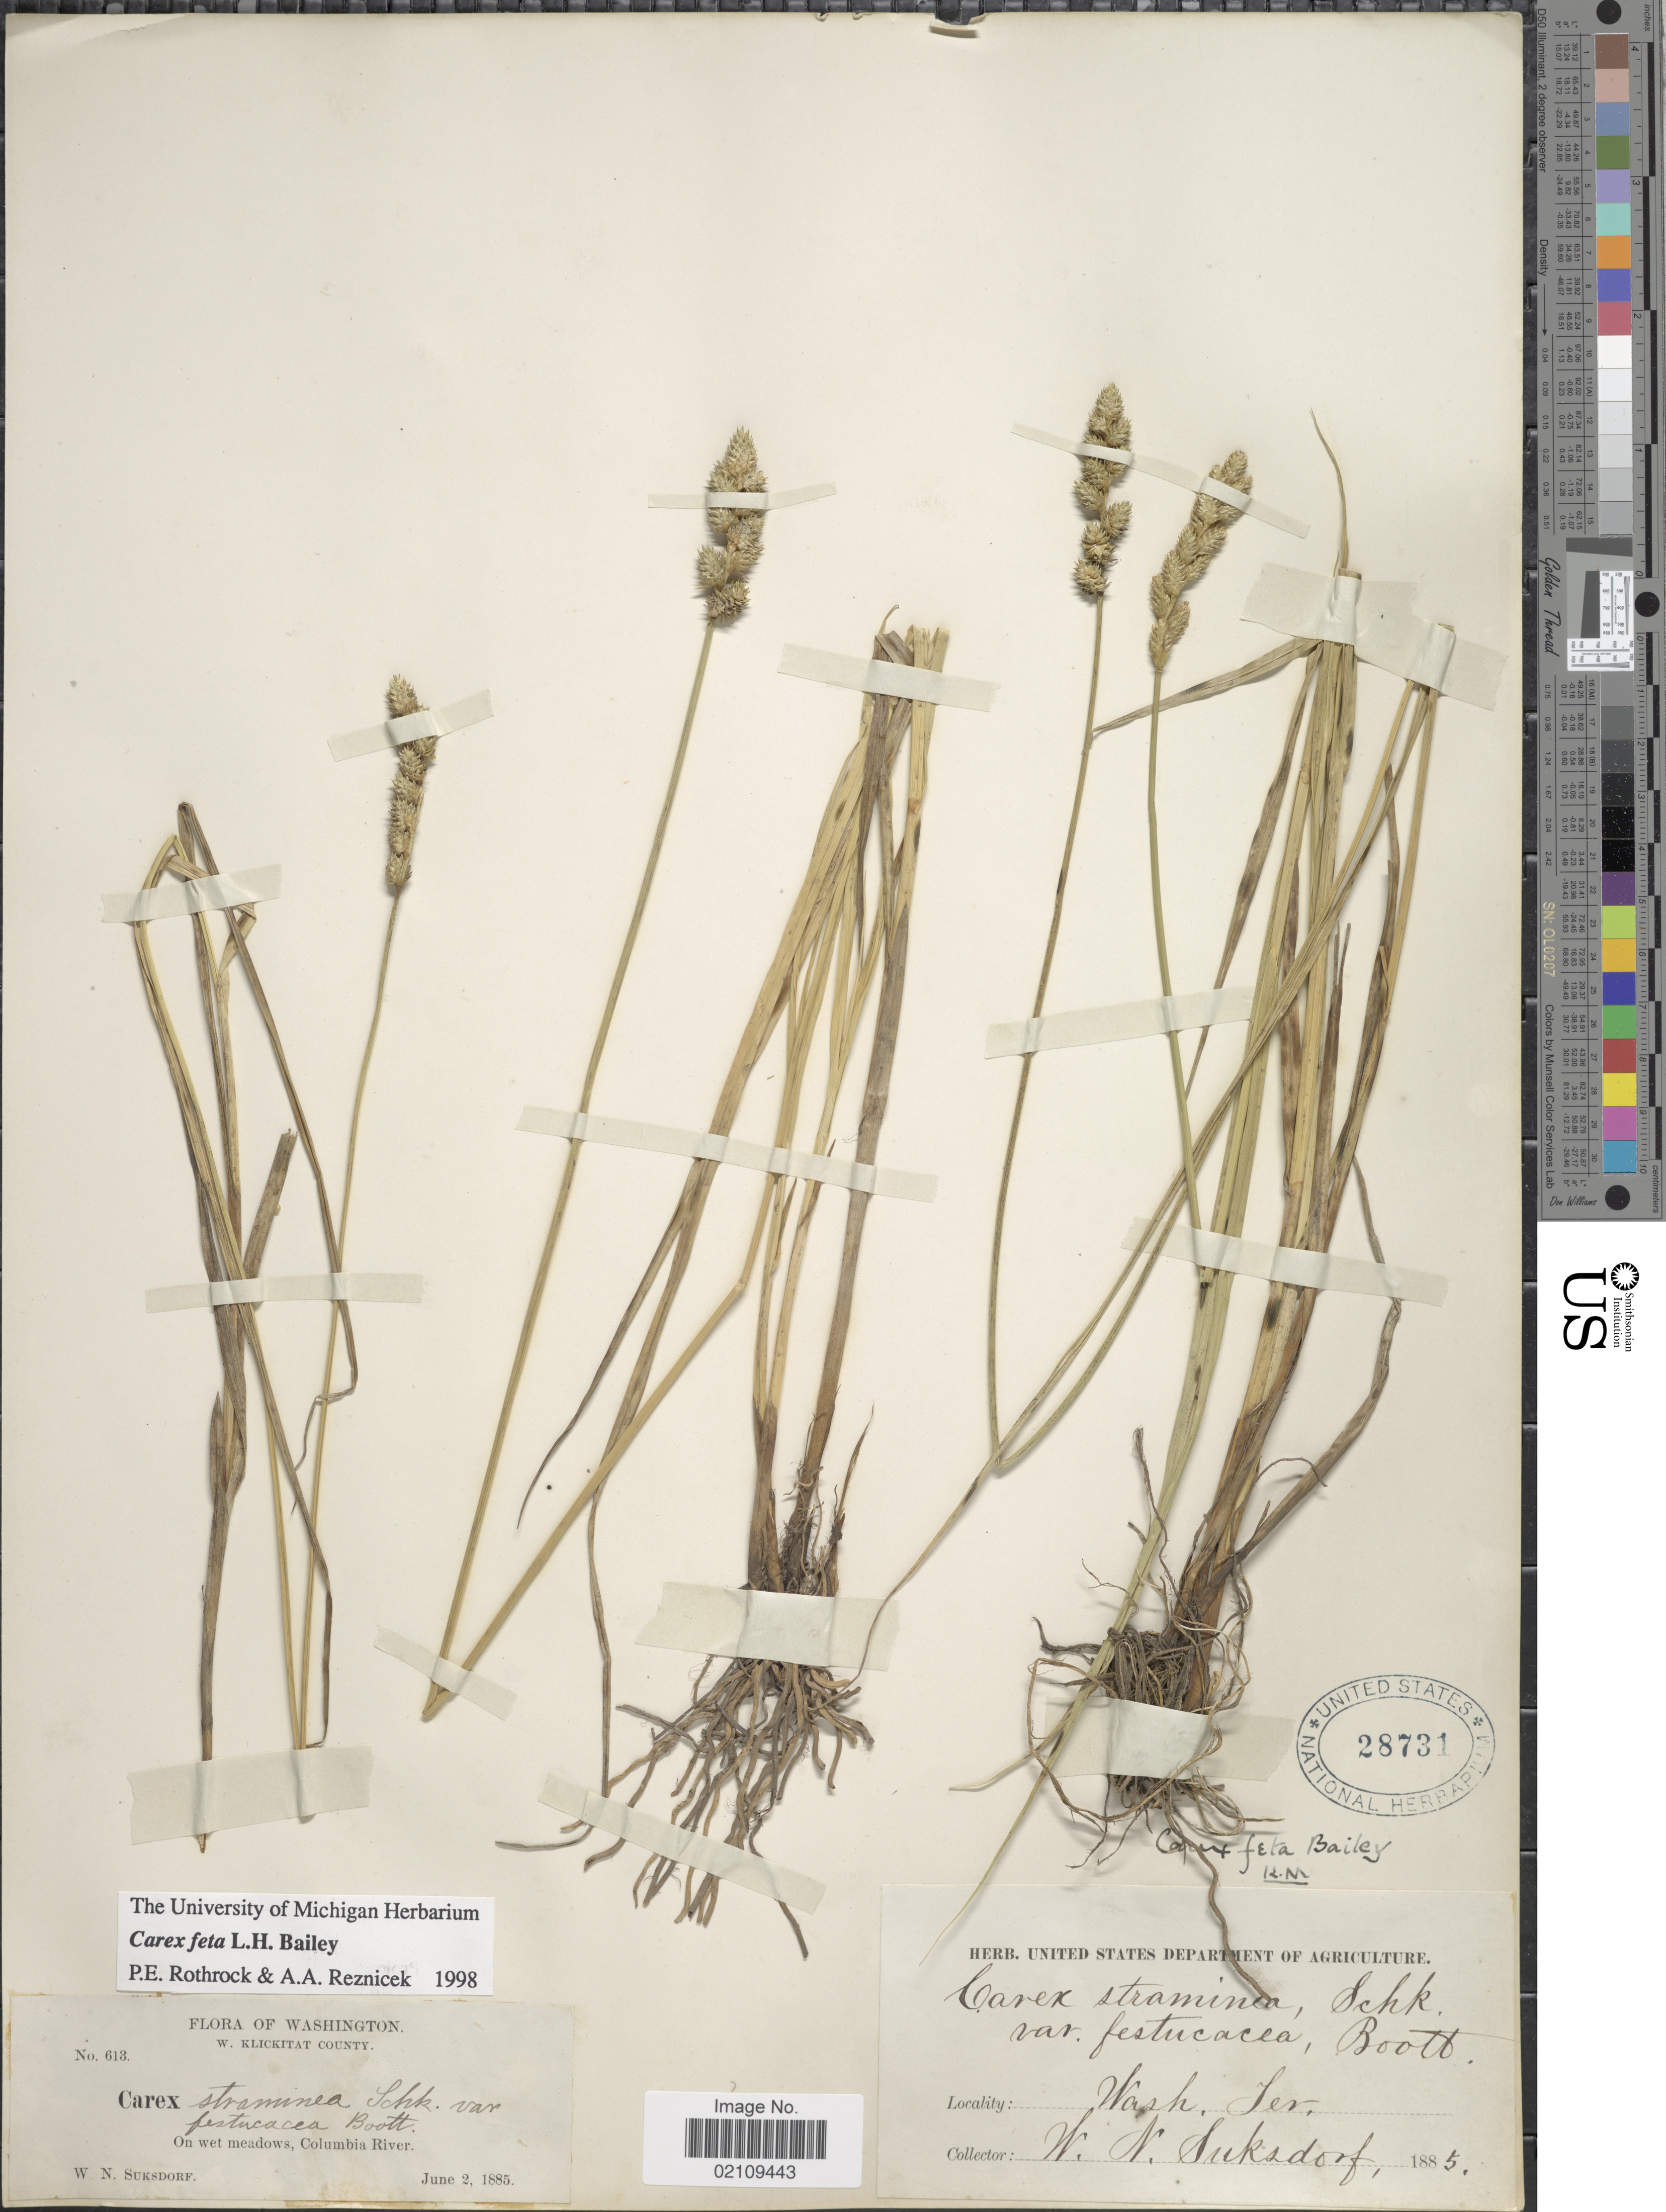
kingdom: Plantae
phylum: Tracheophyta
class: Liliopsida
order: Poales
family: Cyperaceae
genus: Carex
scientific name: Carex feta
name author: L.H. Bailey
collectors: W. N. Suksdorf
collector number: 613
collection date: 1885-06-02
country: United States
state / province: Washington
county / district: Klickitat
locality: W. Klickitat County, On wet meadows, Columbia River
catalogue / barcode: US 28731